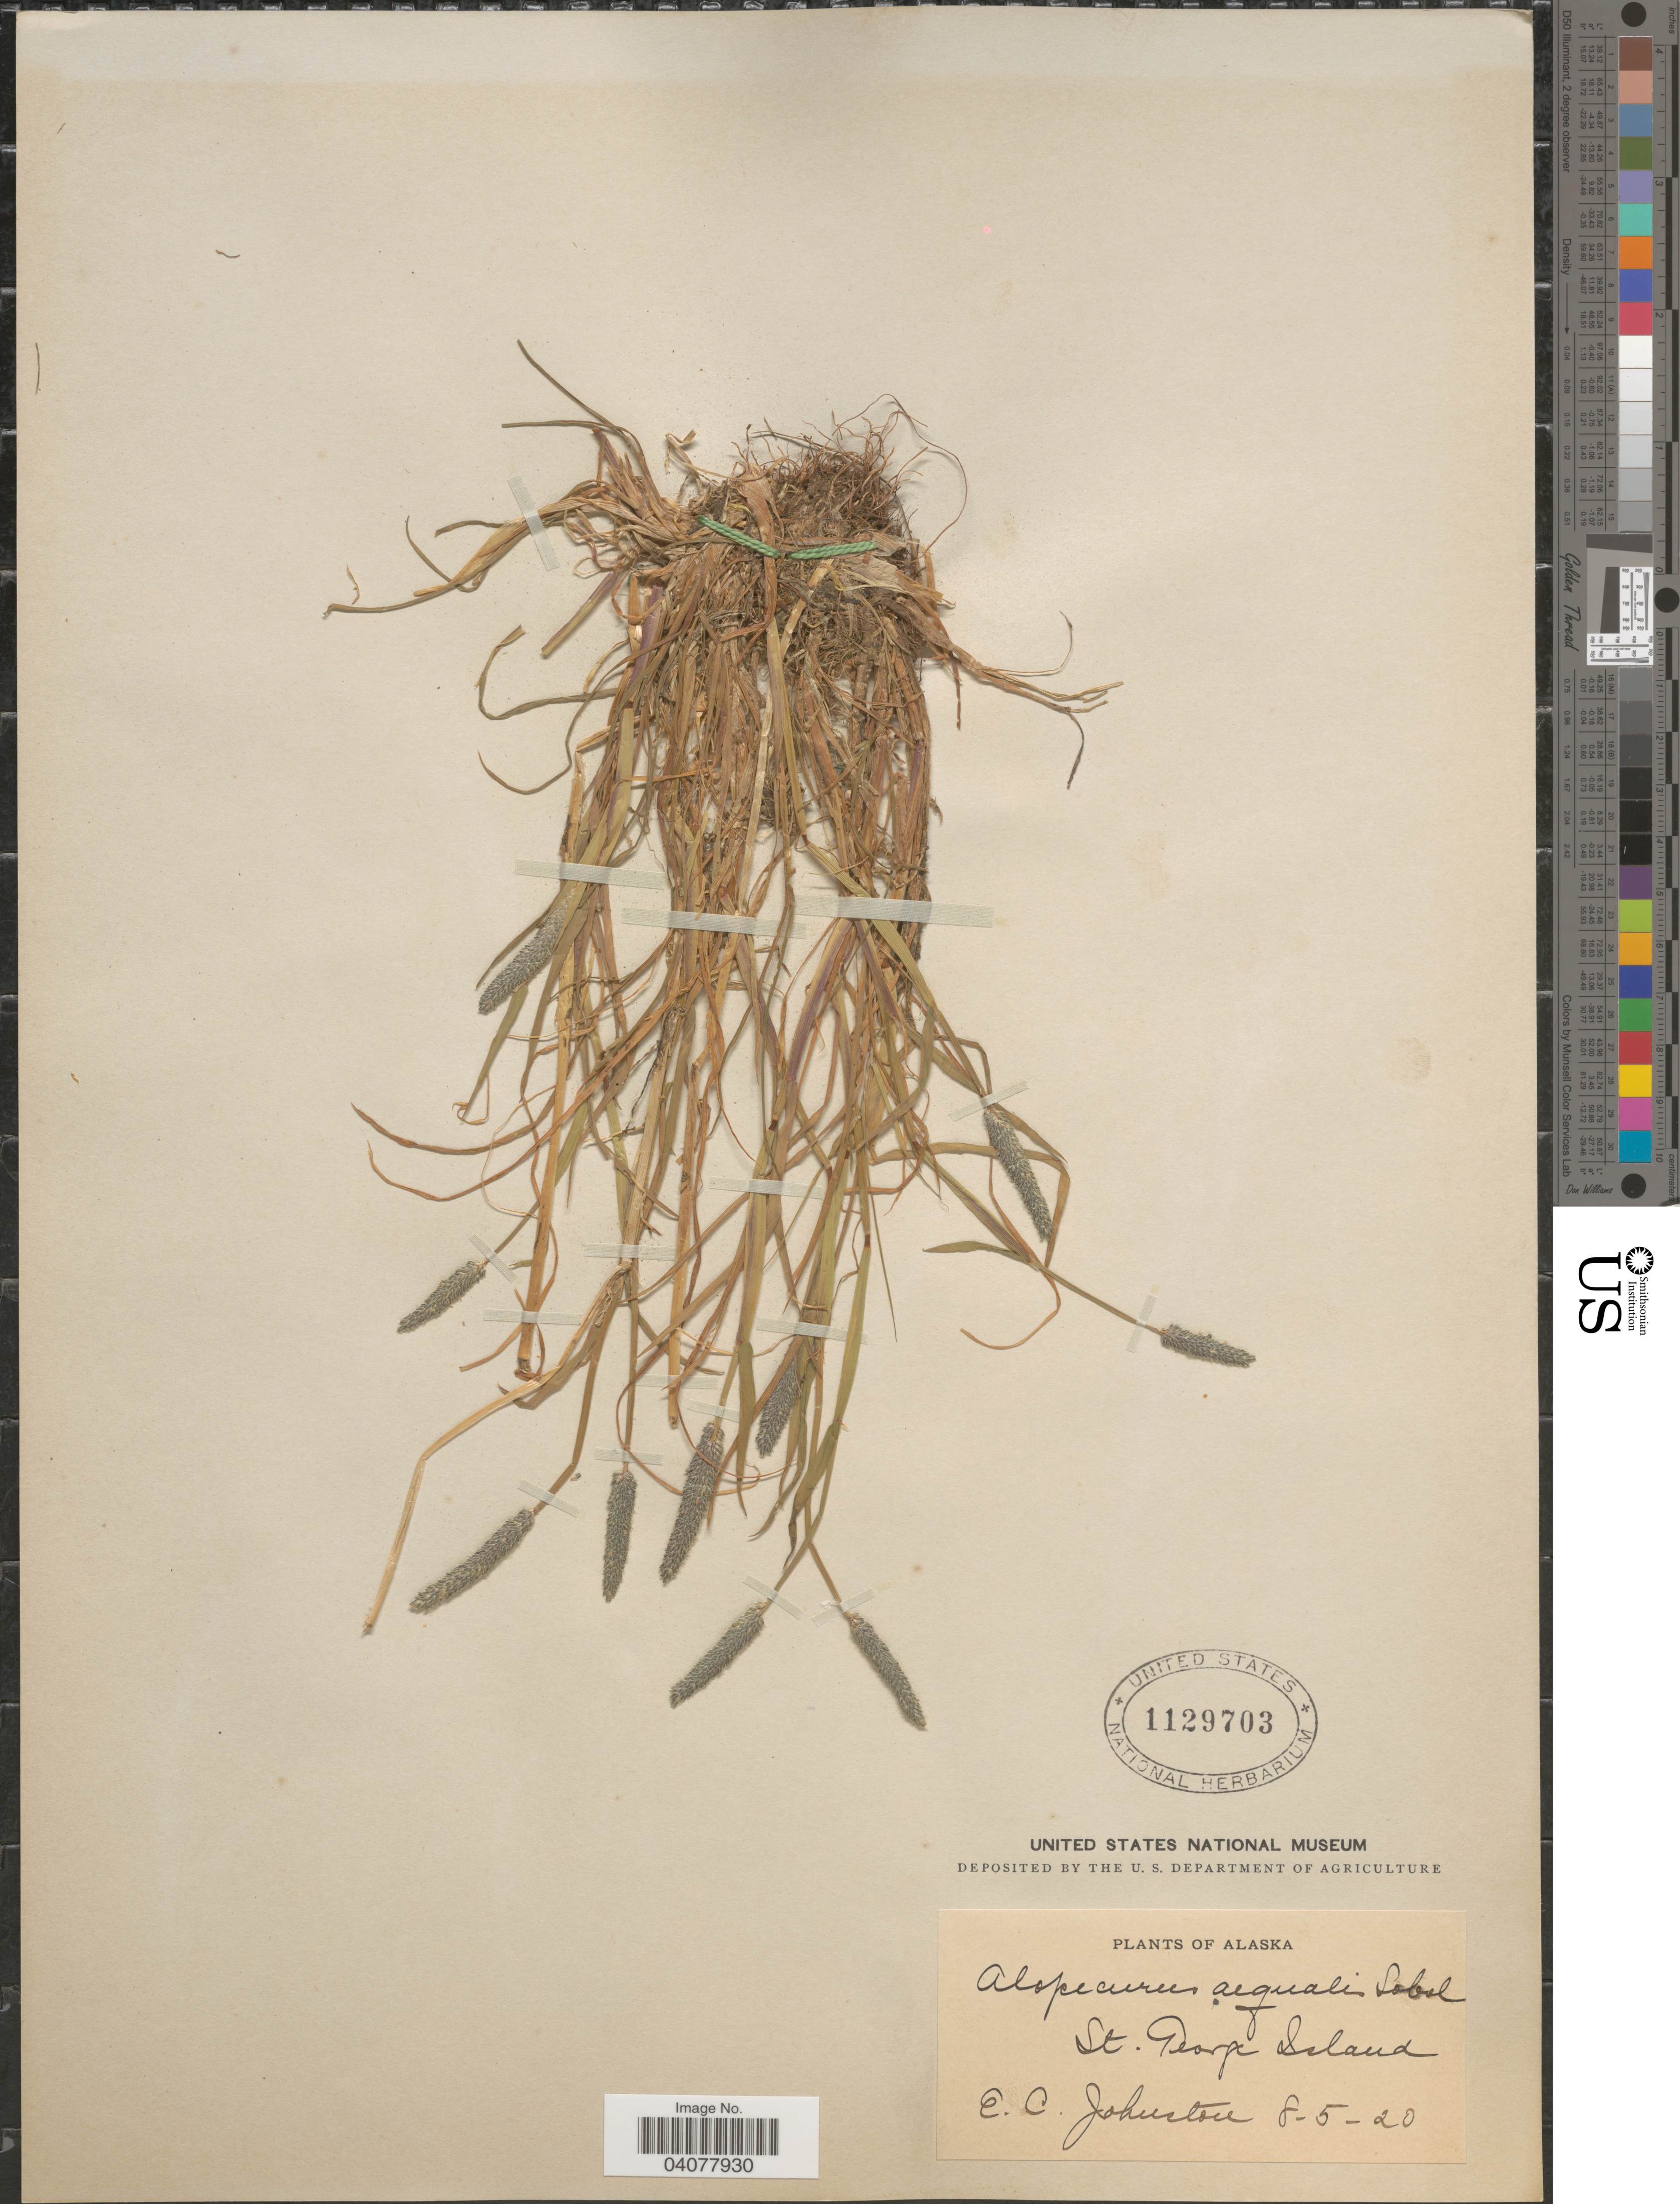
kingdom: Plantae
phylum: Tracheophyta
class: Liliopsida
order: Poales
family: Poaceae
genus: Alopecurus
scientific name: Alopecurus aequalis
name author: Sobol.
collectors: E. C. Johnston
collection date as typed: Transcribed d/m/y: 5/8/20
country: United States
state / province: Alaska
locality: St. George Island.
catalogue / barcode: US 1129703